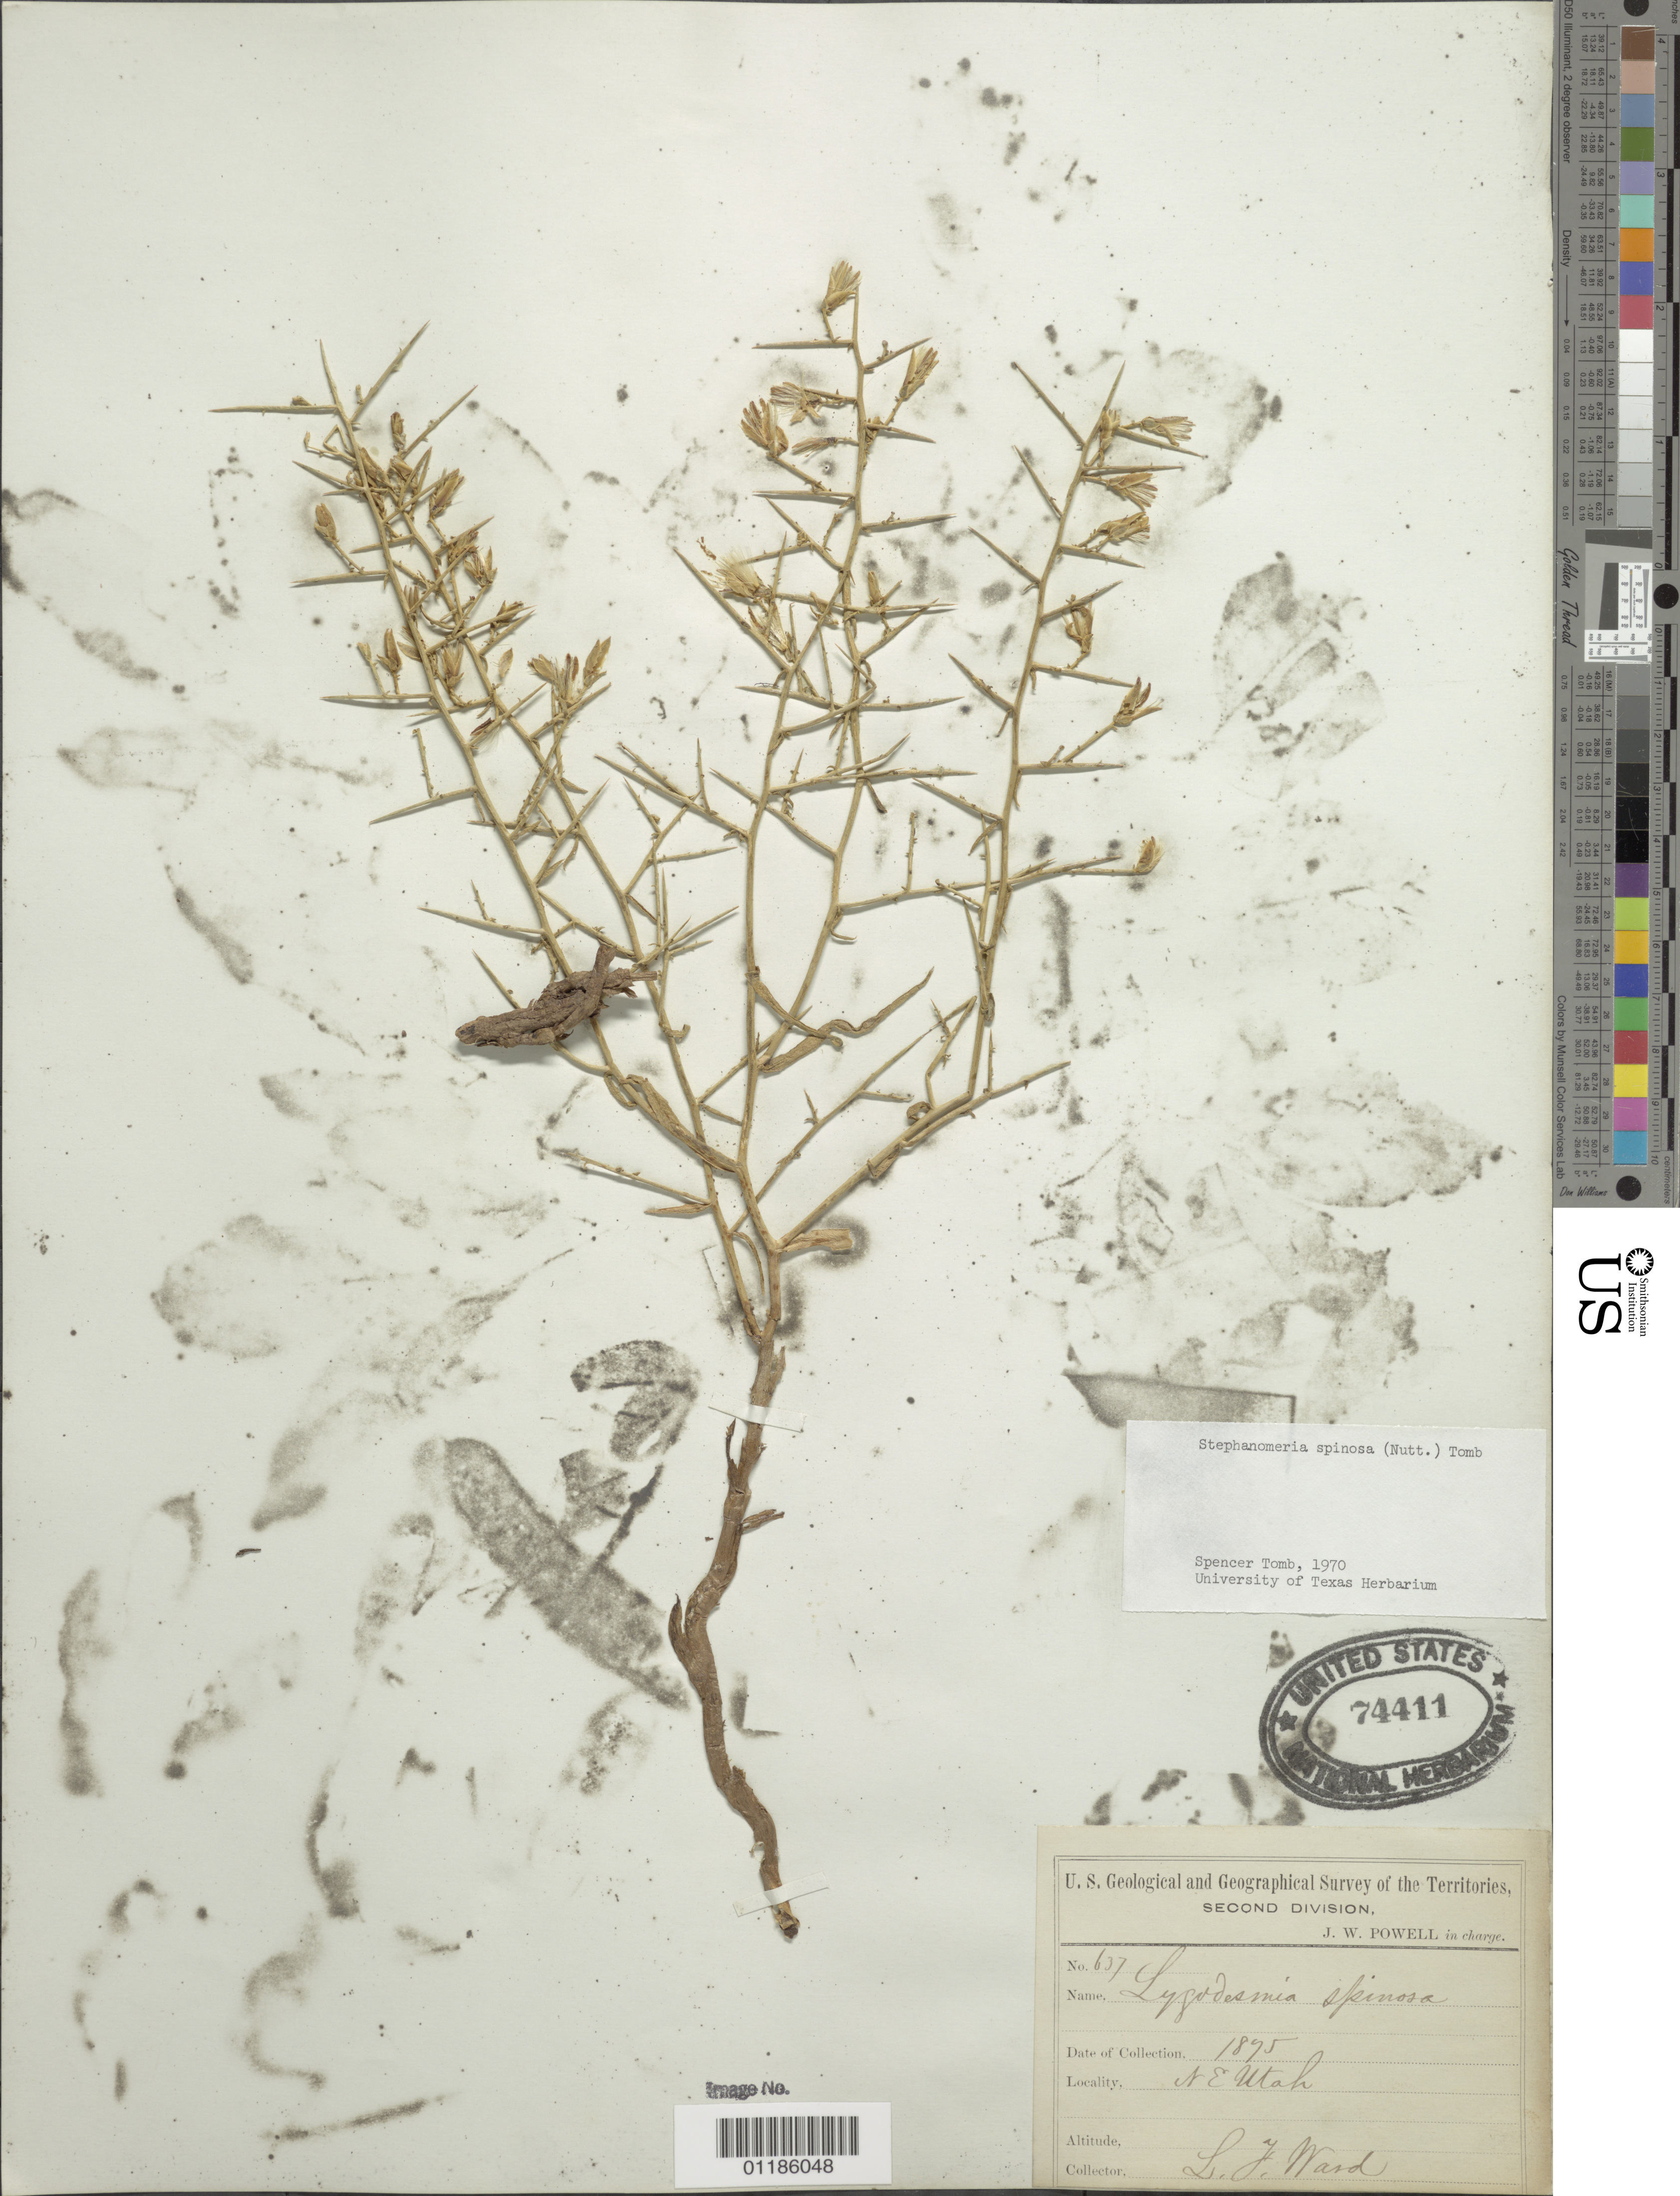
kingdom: Plantae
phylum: Tracheophyta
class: Magnoliopsida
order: Asterales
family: Asteraceae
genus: Pleiacanthus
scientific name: Pleiacanthus spinosus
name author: (Nutt.) Rydb.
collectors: L. F. Ward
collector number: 637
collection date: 1875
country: United States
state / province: Utah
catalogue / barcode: US 74411